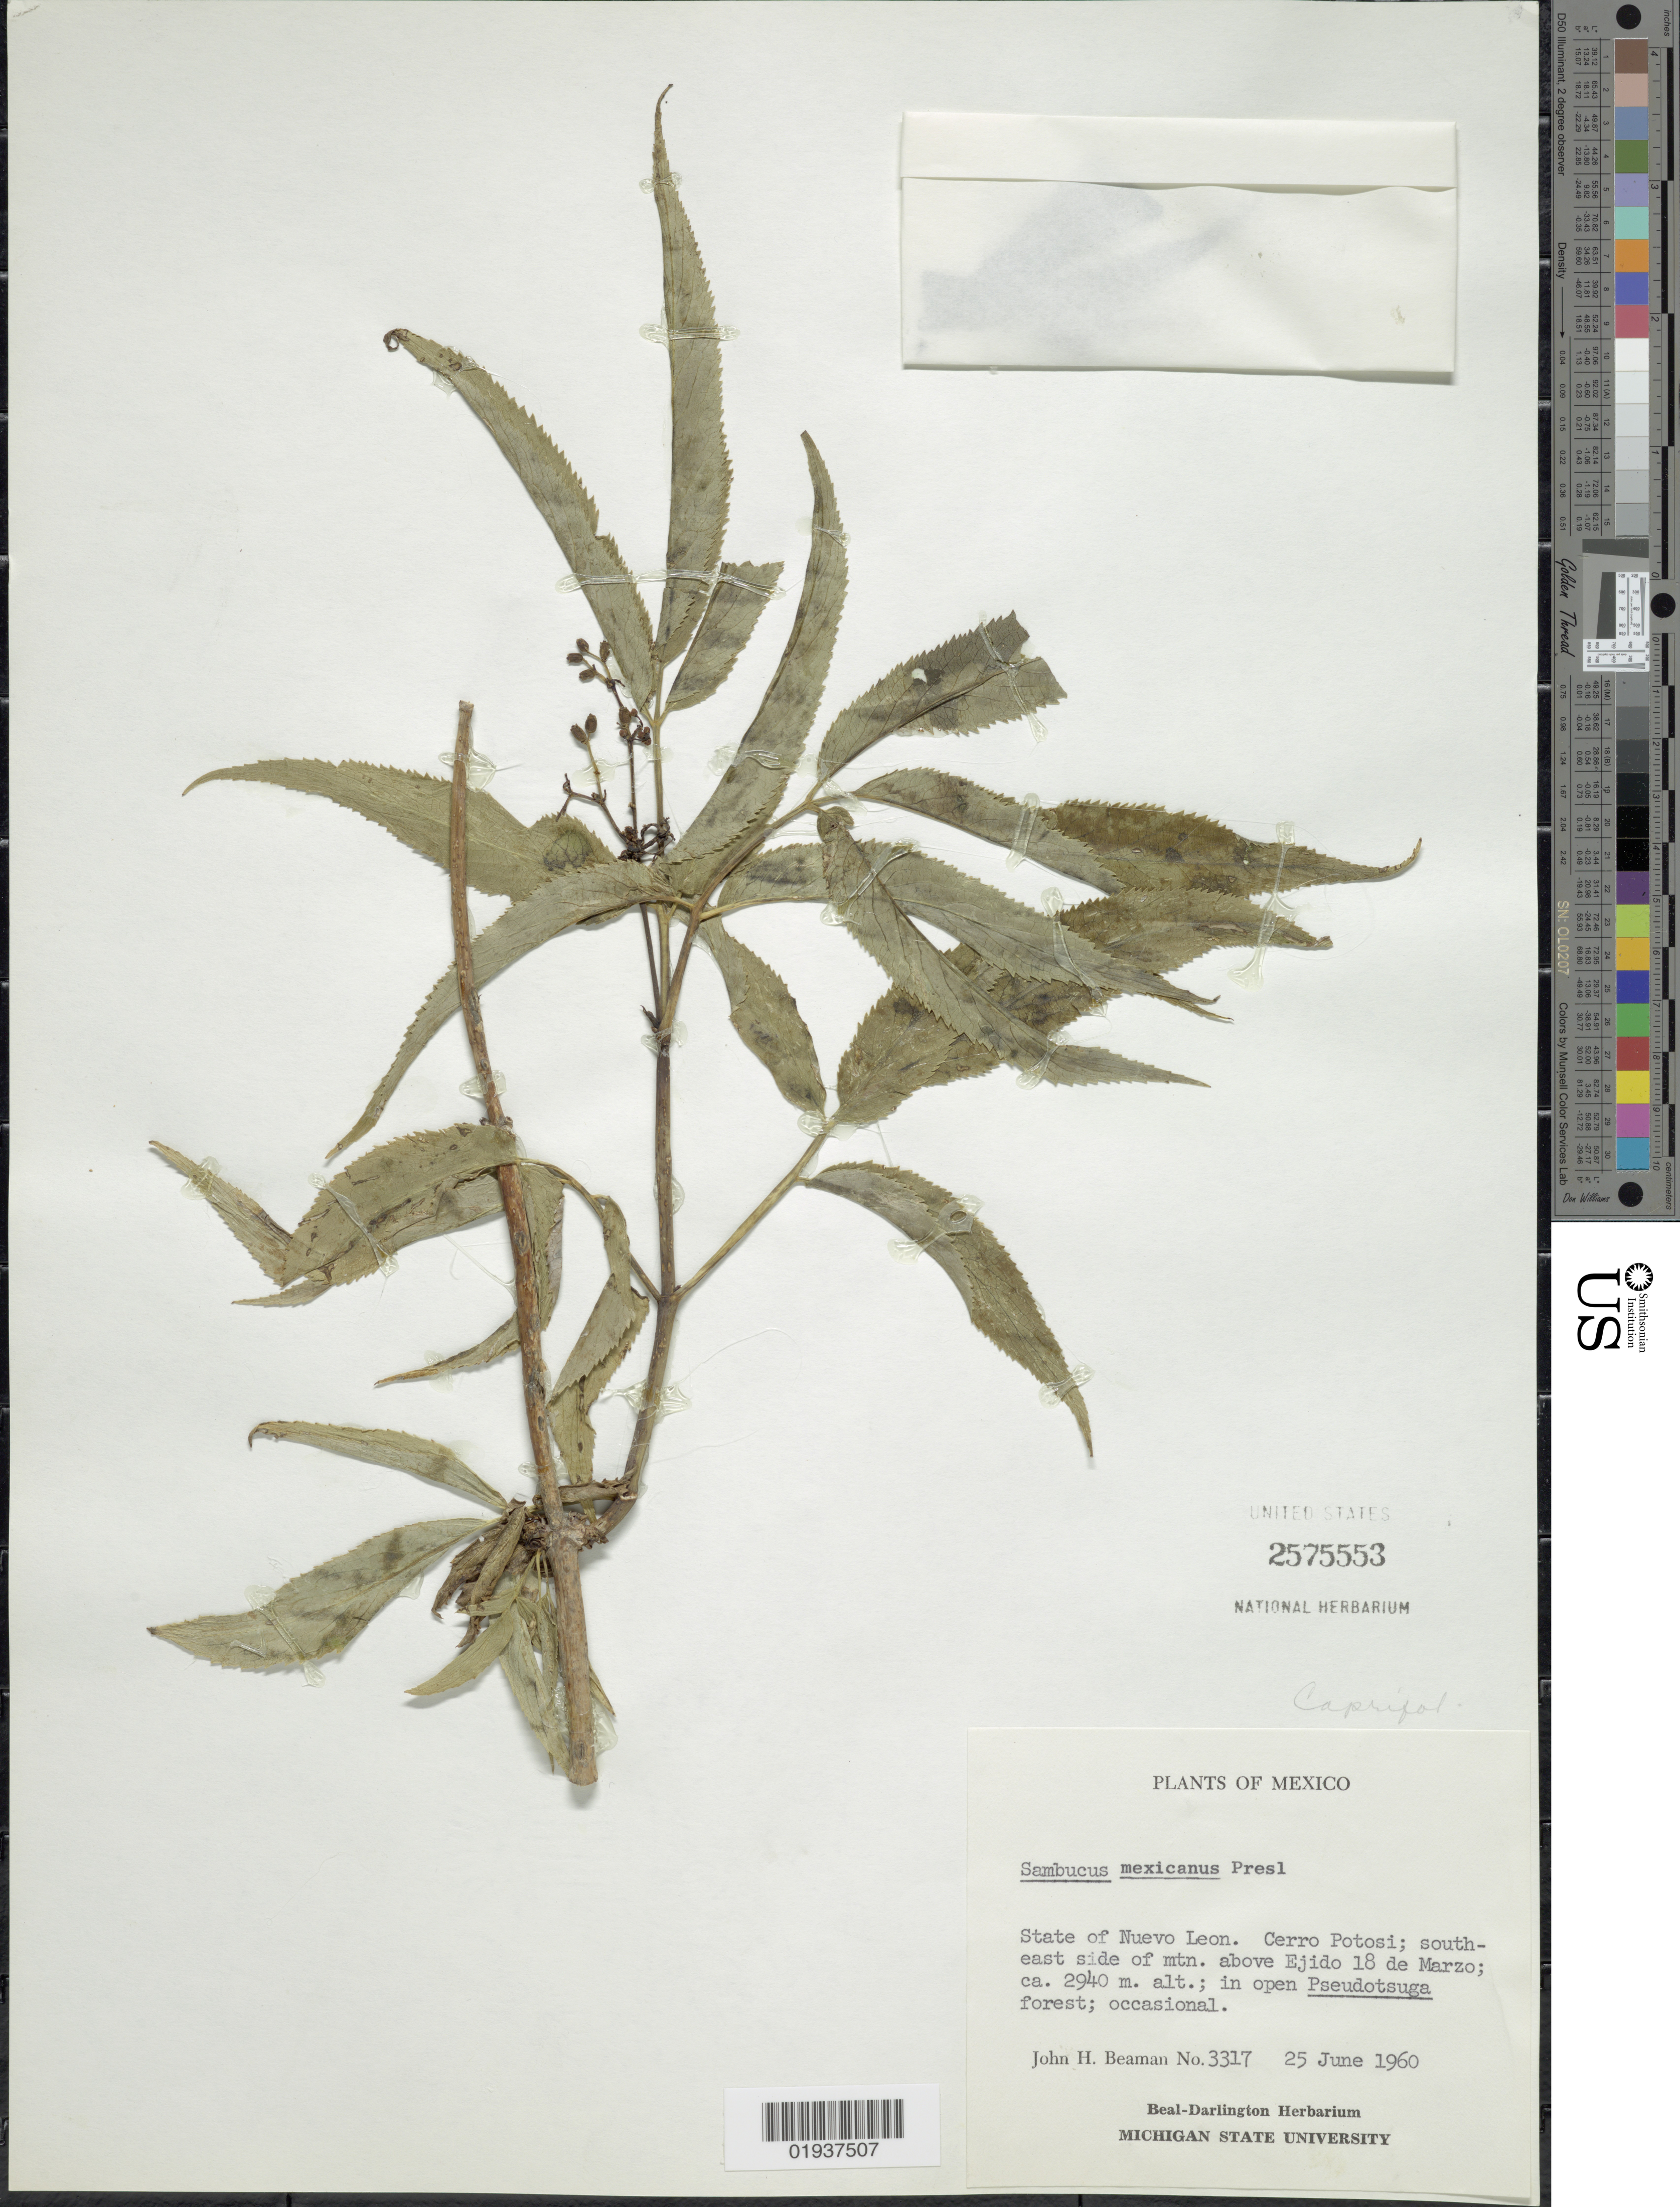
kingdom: Plantae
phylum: Tracheophyta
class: Magnoliopsida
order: Dipsacales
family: Viburnaceae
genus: Sambucus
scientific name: Sambucus mexicana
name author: C. Presl ex DC.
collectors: J. H. Beaman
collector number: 3317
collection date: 1960-06-25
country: Mexico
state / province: Nuevo León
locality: State of Nuevo Leon. Cerro Potosi; south east side of mtn. above Ejido 18 de Marzo.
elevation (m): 2940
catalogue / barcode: US 2575553